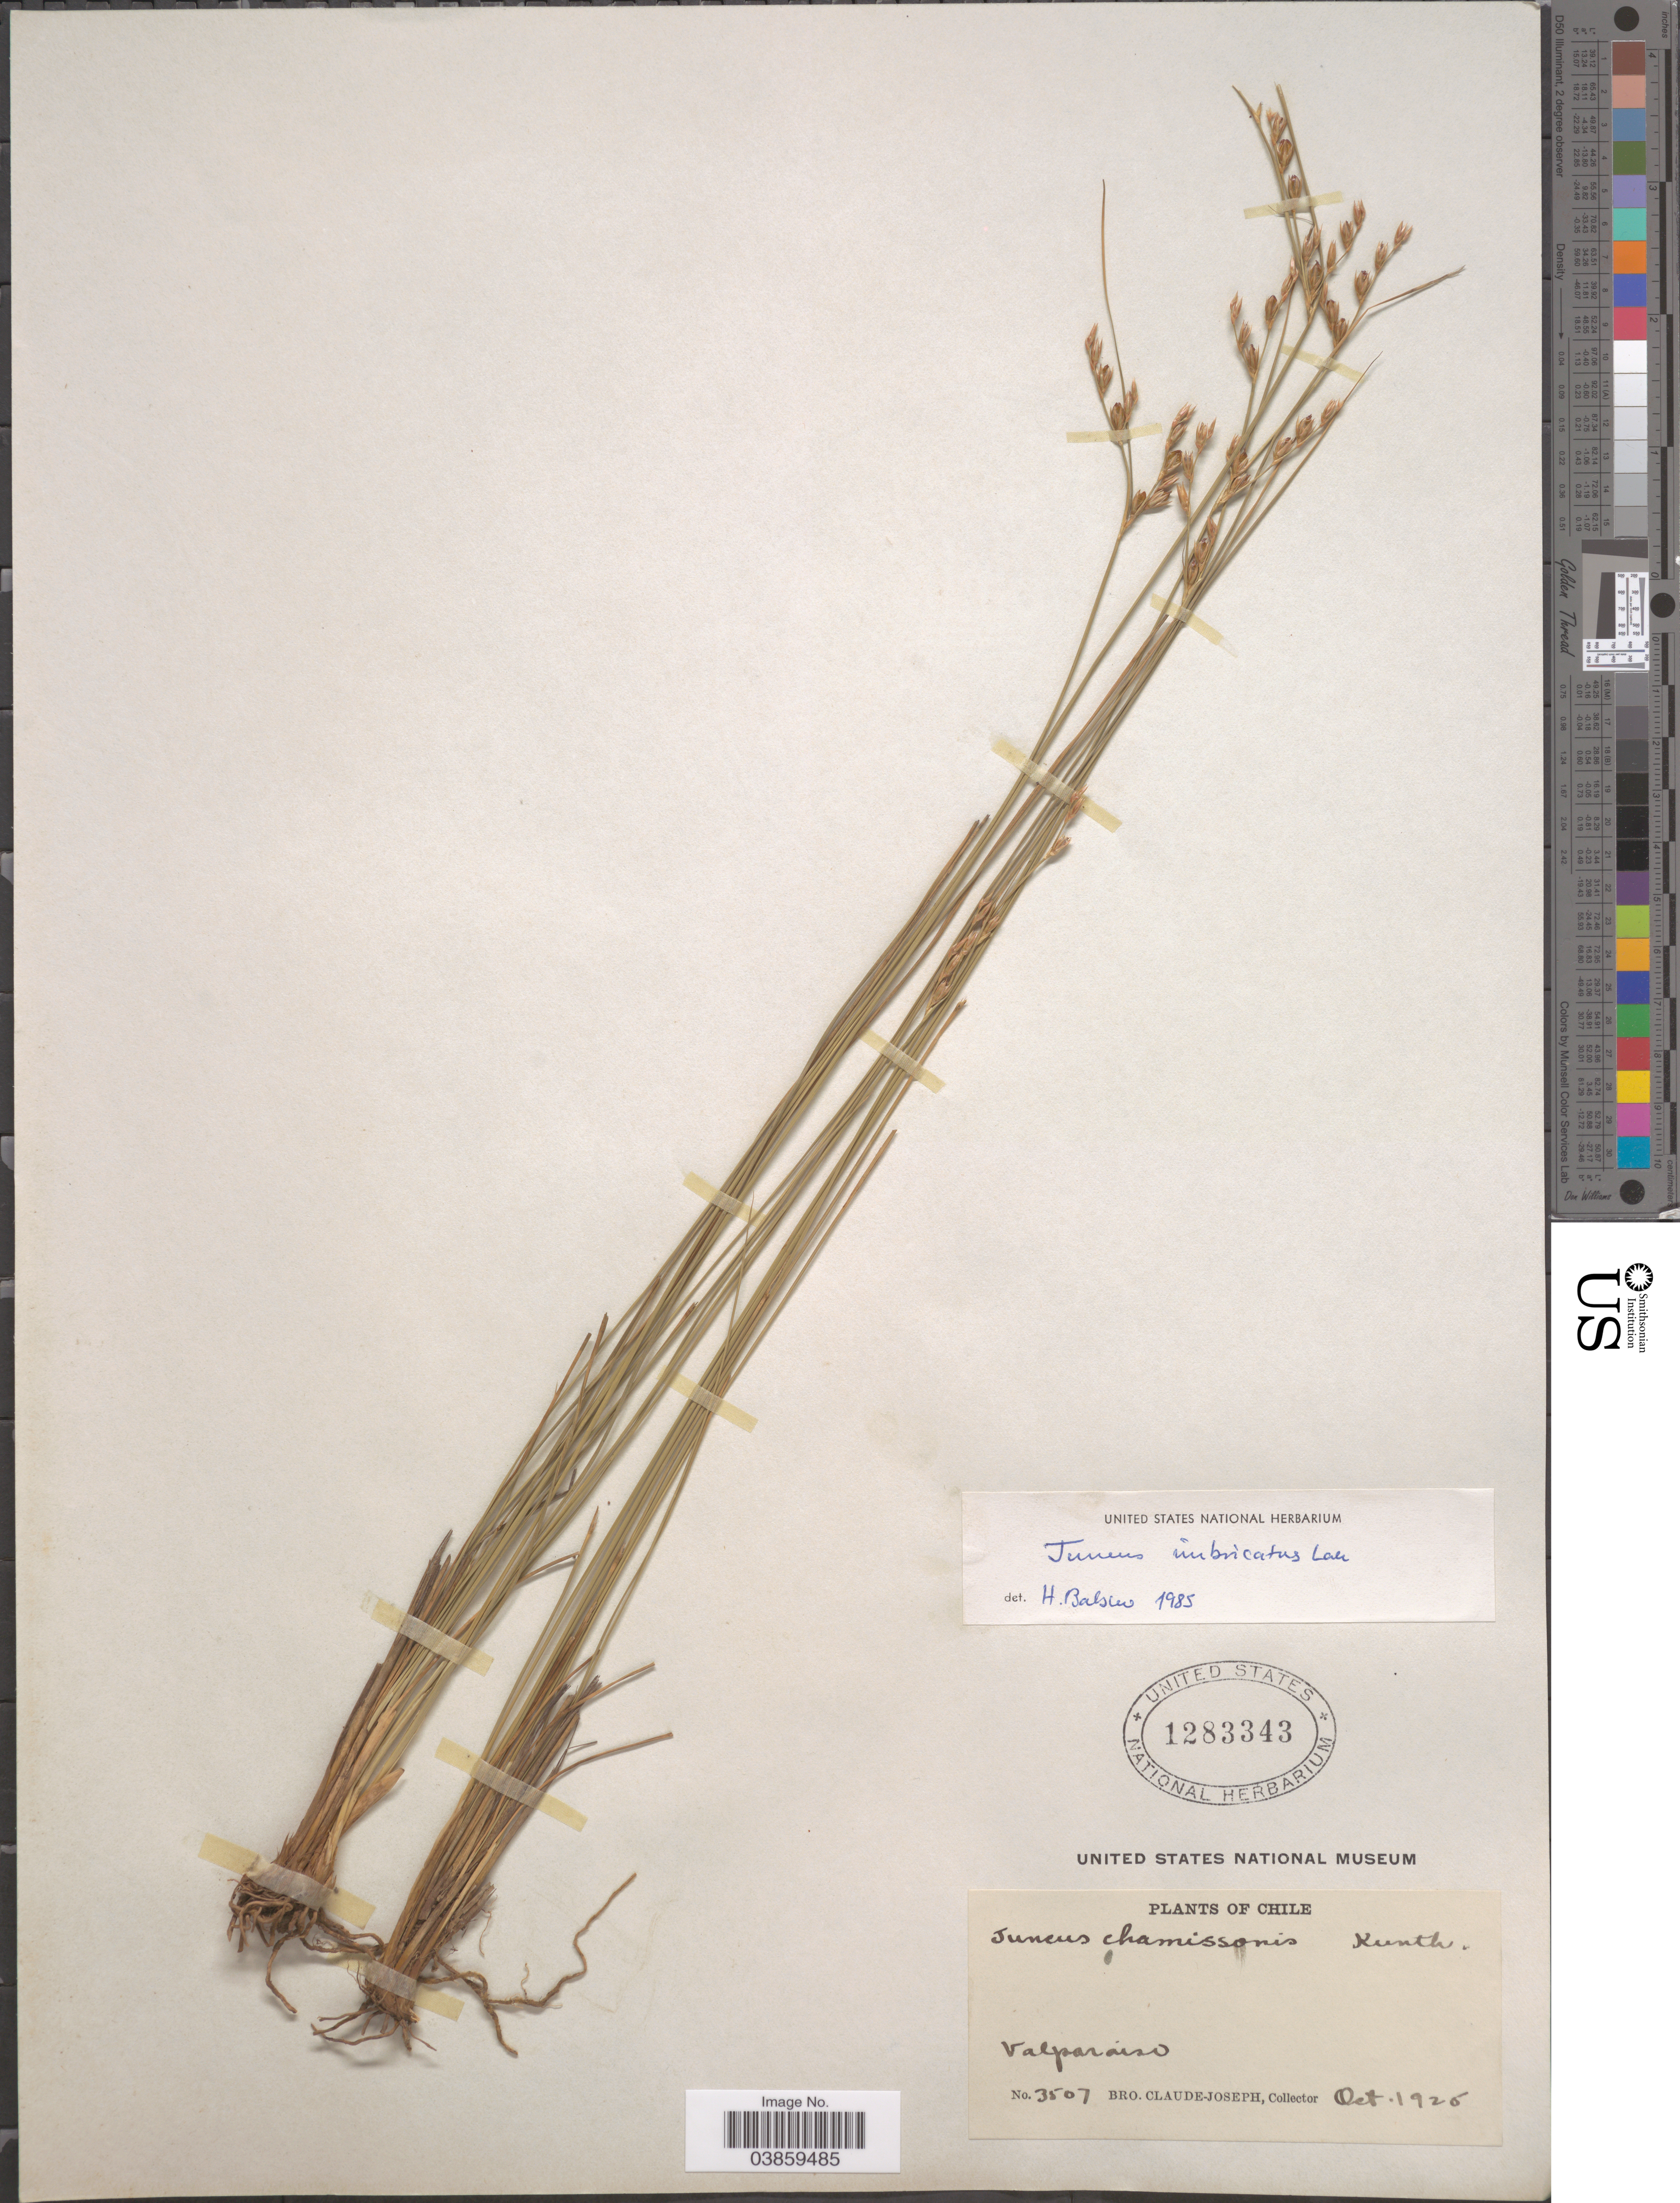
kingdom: Plantae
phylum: Tracheophyta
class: Liliopsida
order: Poales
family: Juncaceae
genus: Juncus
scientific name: Juncus imbricatus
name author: Laharpe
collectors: Bro. Claude-Joseph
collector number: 3507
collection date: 1925-10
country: Chile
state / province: Valparaíso (V)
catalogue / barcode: US 1283343